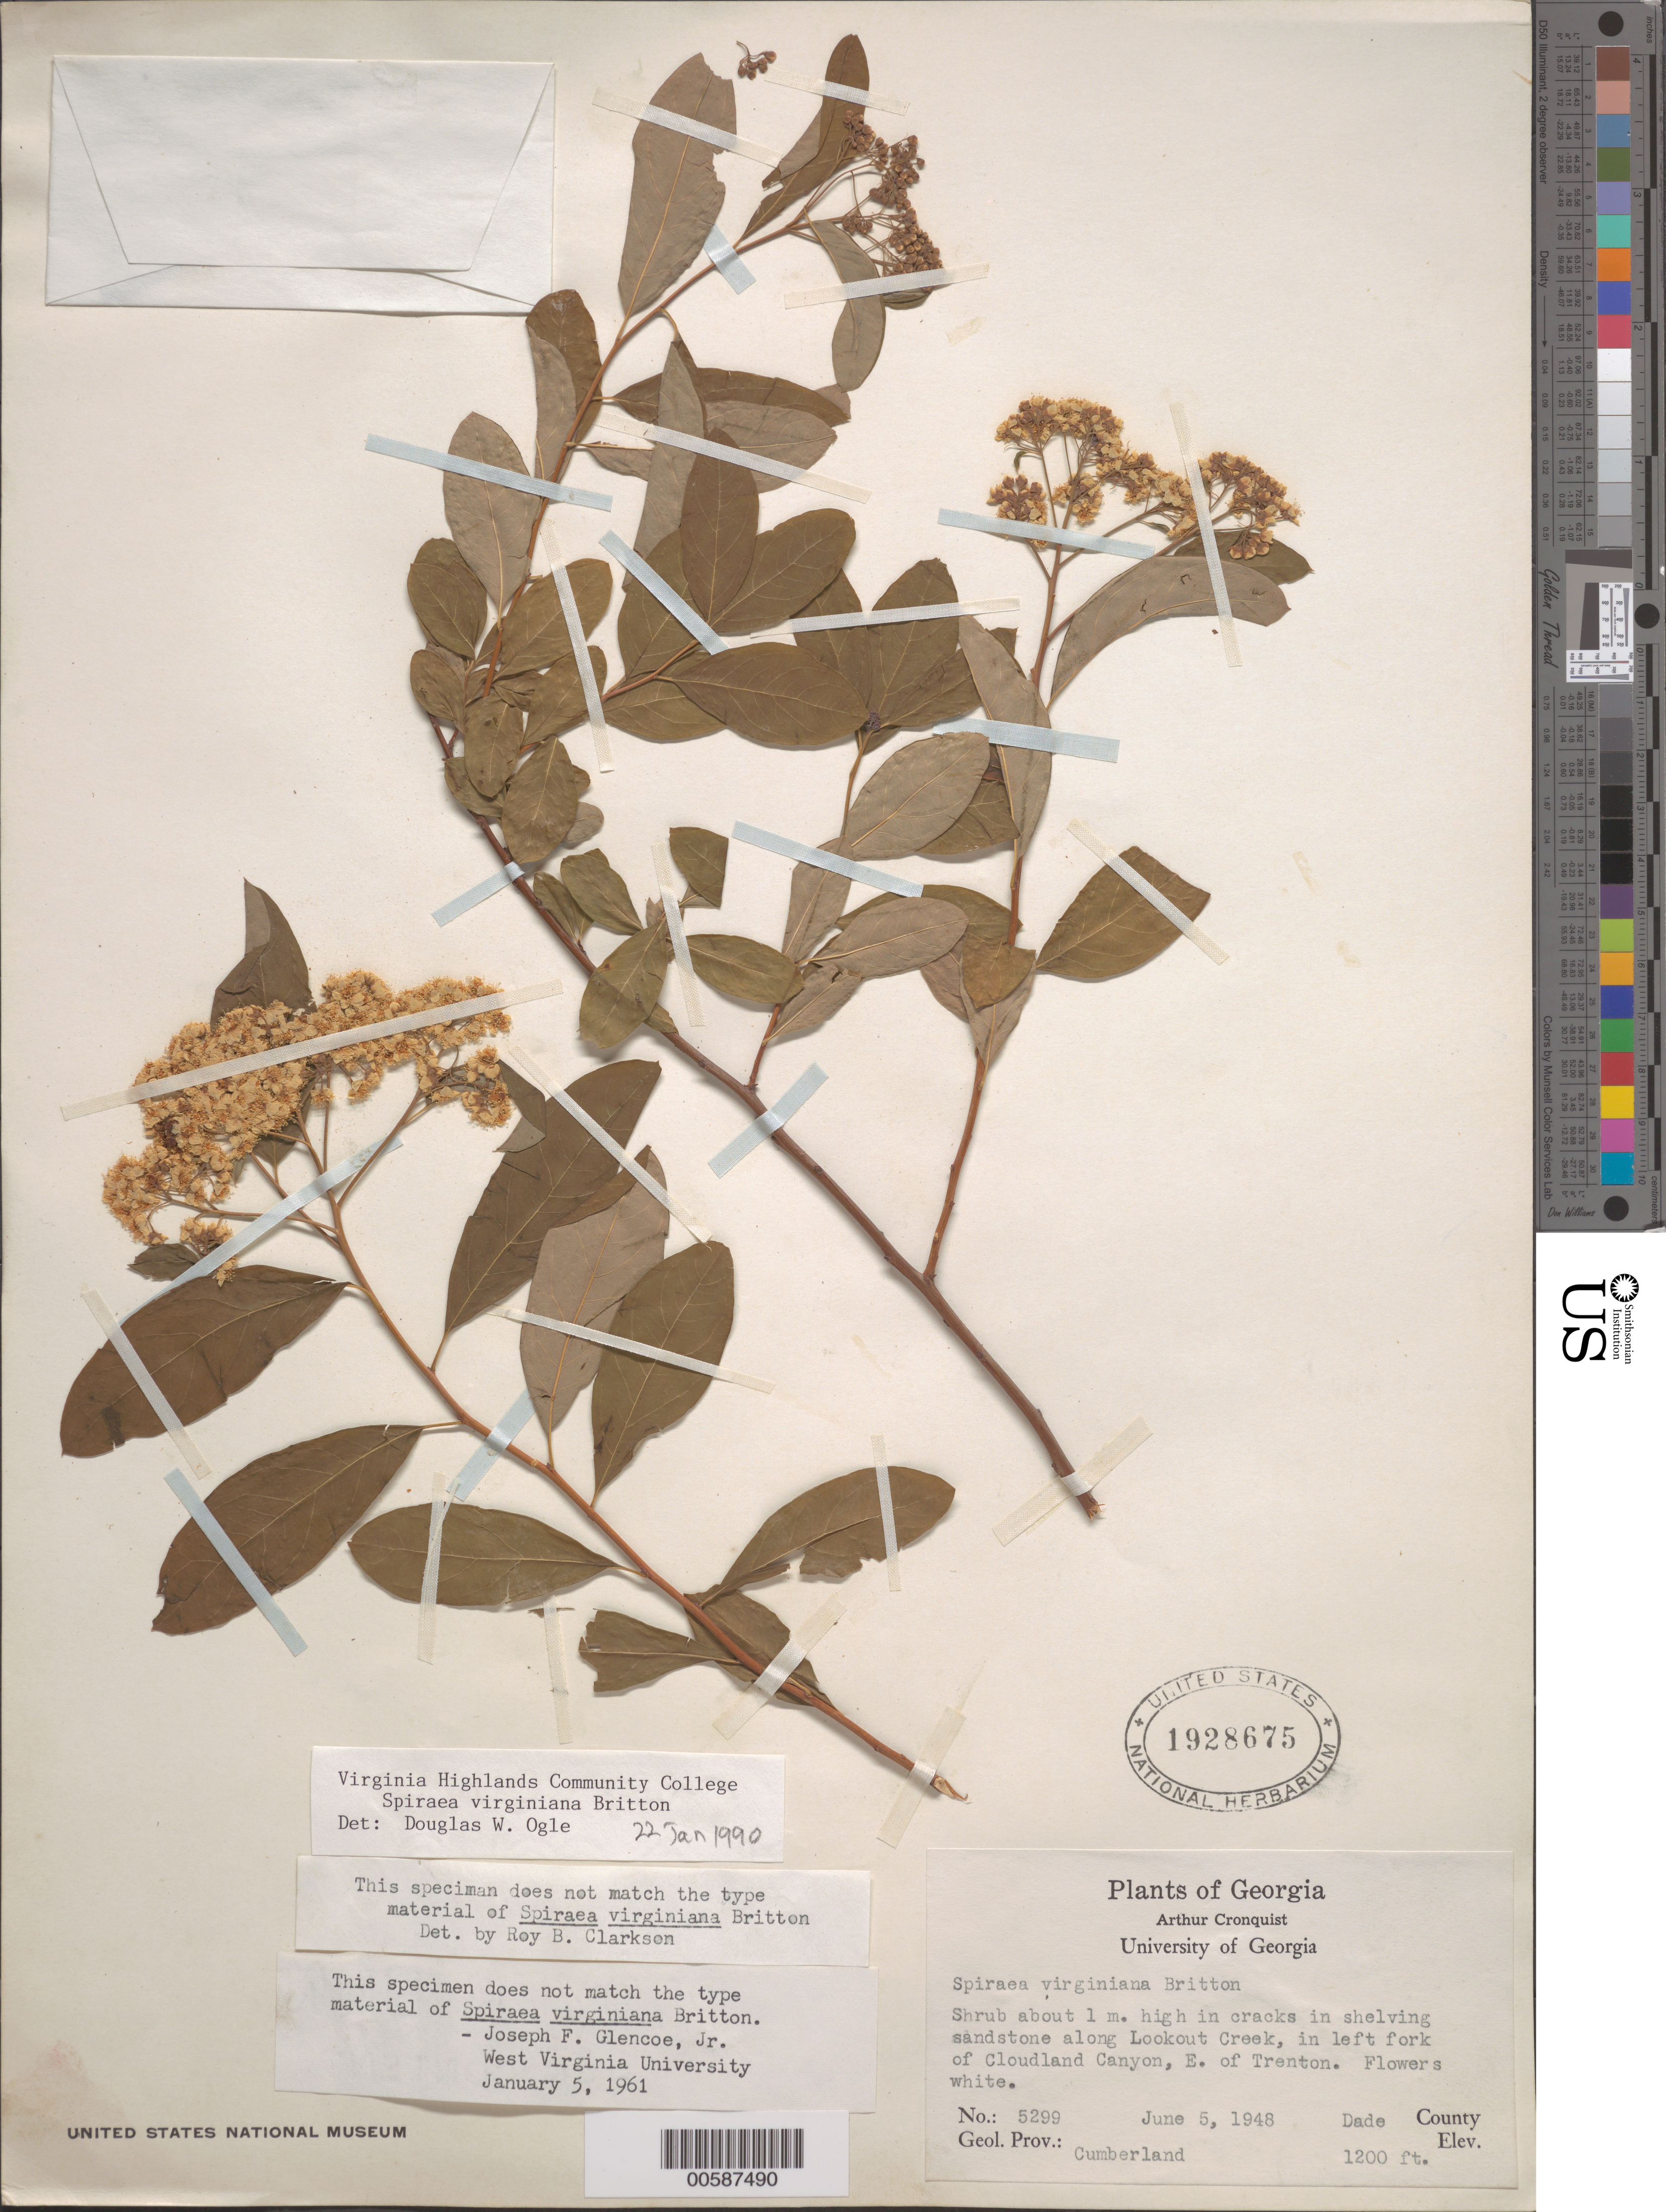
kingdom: Plantae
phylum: Tracheophyta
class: Magnoliopsida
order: Rosales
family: Rosaceae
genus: Spiraea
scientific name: Spiraea virginiana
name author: Britton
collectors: A. J. Cronquist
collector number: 5299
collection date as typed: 05 Jun 1948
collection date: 1948-06-05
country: United States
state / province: Georgia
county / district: Dade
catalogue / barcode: US 1928675